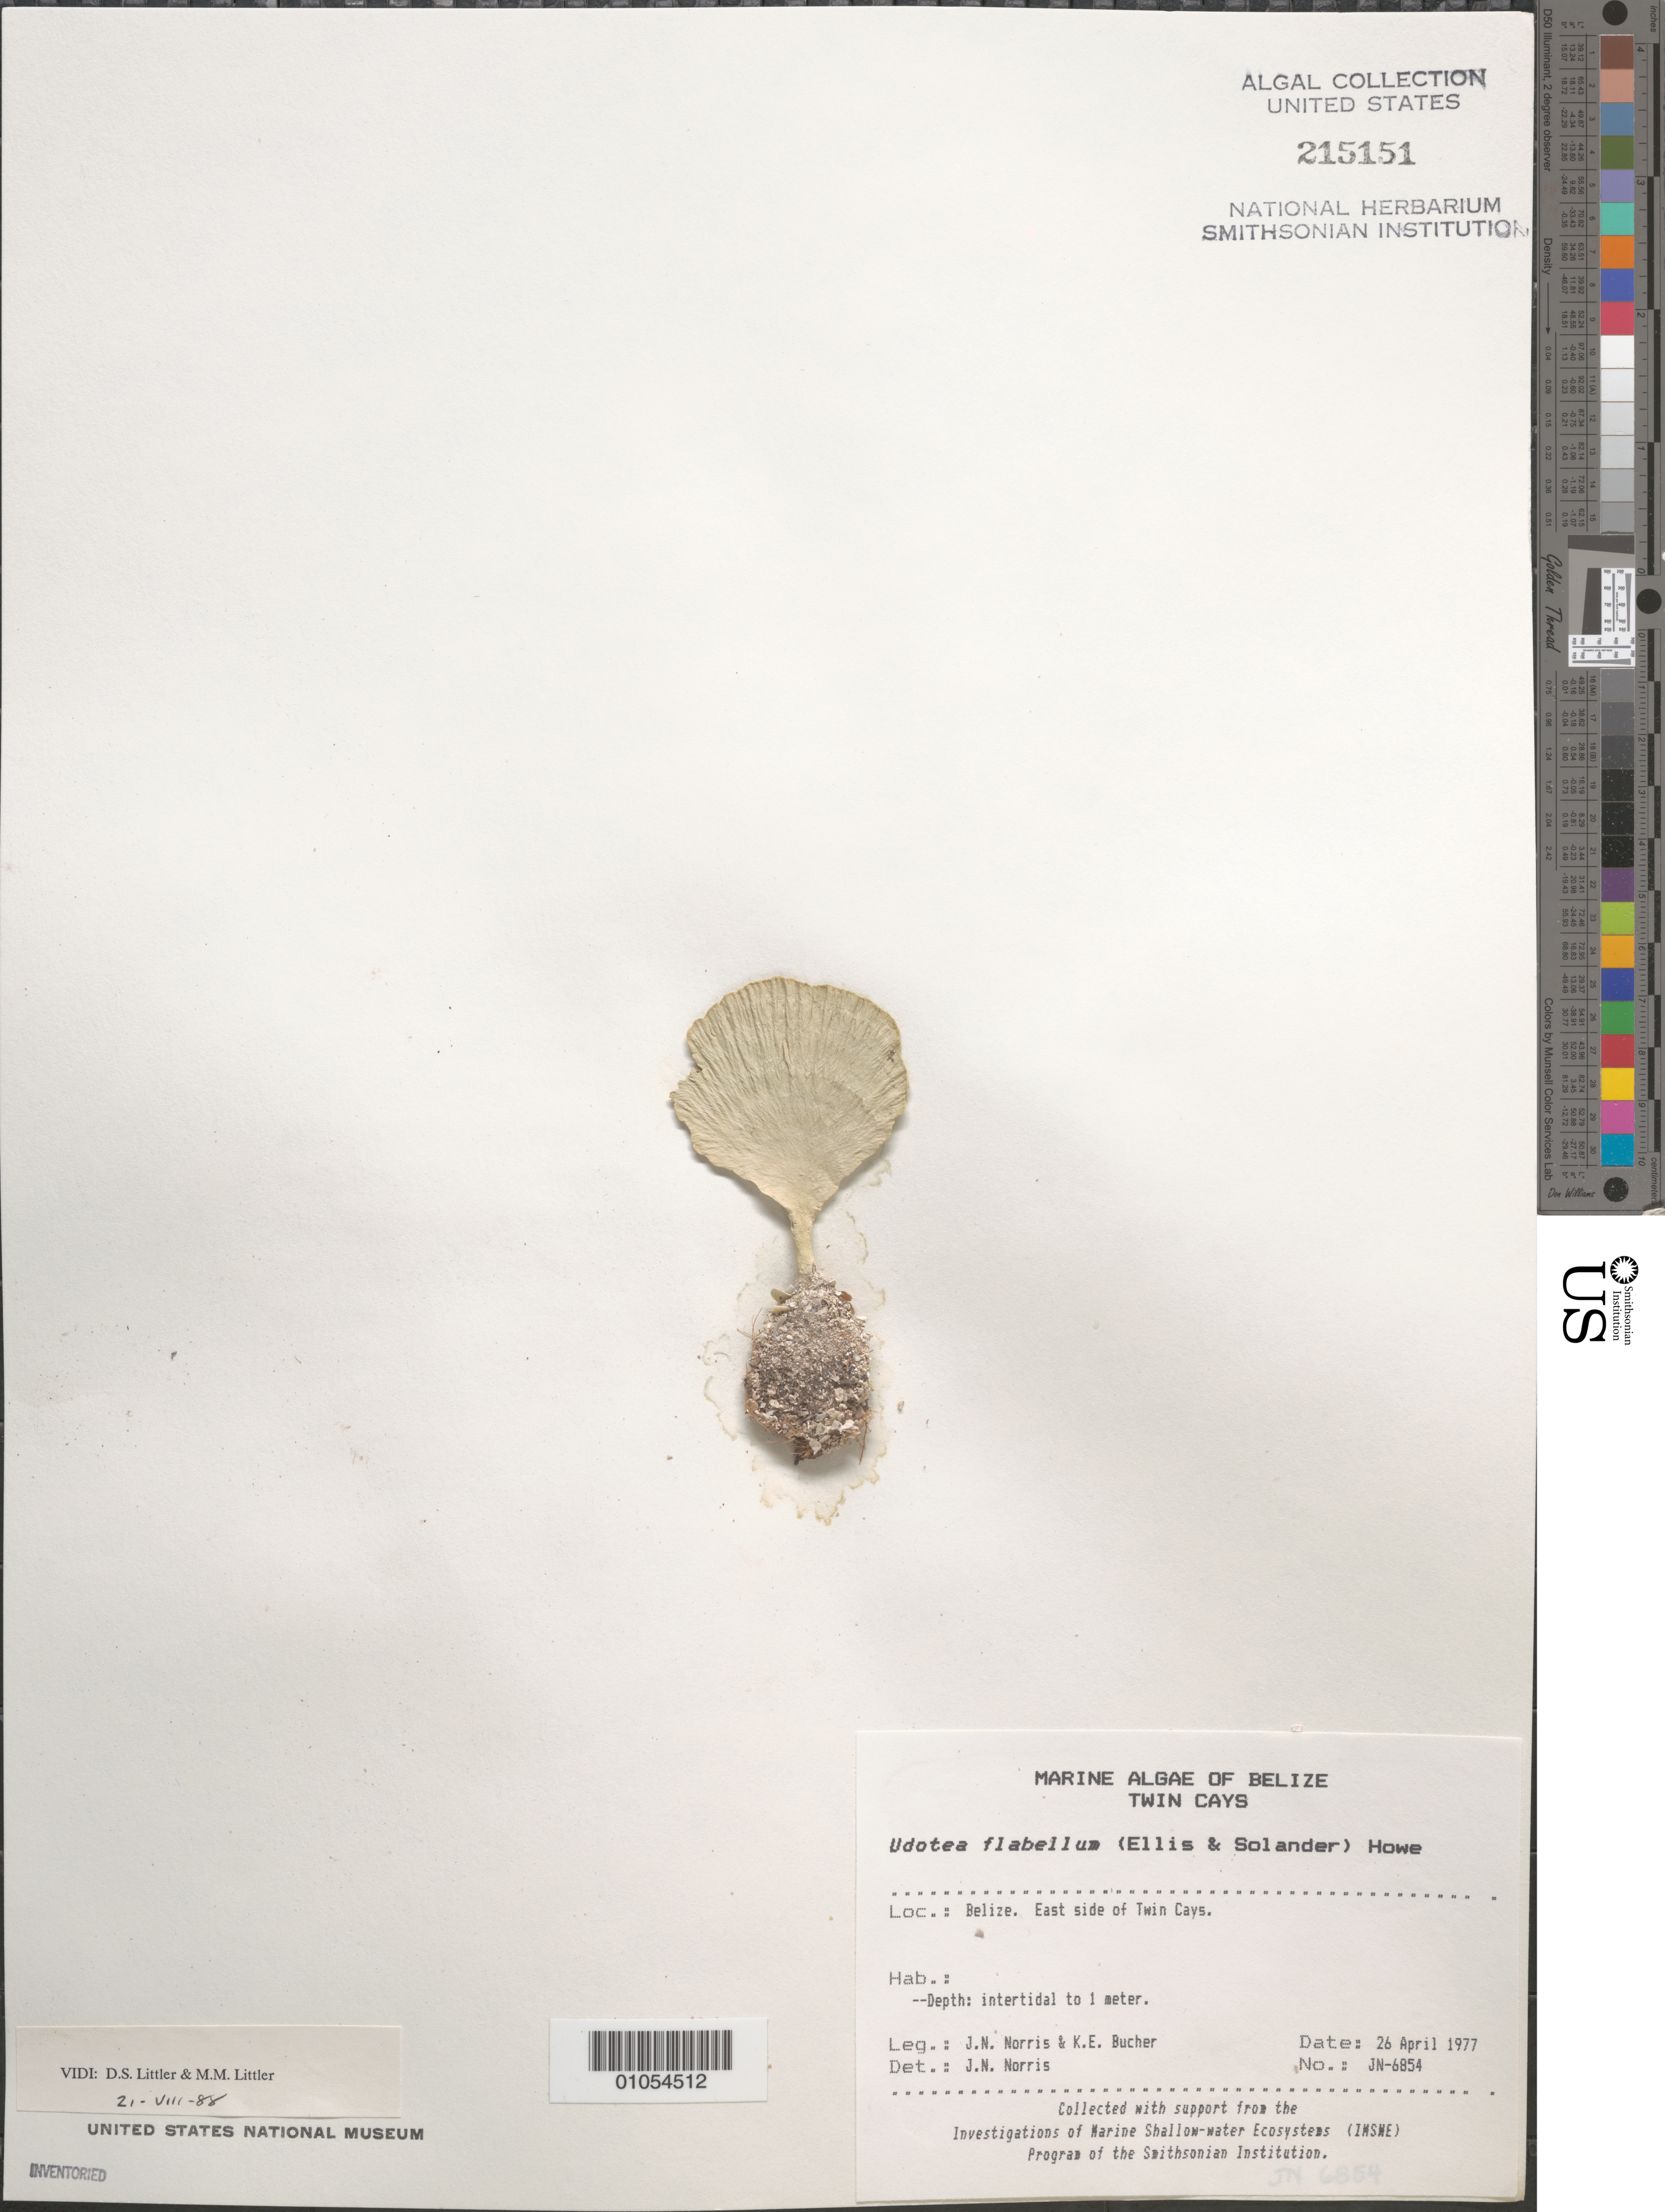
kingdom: Plantae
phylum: Chlorophyta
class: Ulvophyceae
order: Bryopsidales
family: Udoteaceae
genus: Udotea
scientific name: Udotea flabellum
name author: (J. Ellis & Sol.) M. Howe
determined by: Norris, James N.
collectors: J. N. Norris & K. E. Bucher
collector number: JN-6854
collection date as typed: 26 Apr 1977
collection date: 1977-04-26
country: Belize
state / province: Stann Creek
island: Twin Cays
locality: East side of Twin Cays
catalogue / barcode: US 215151